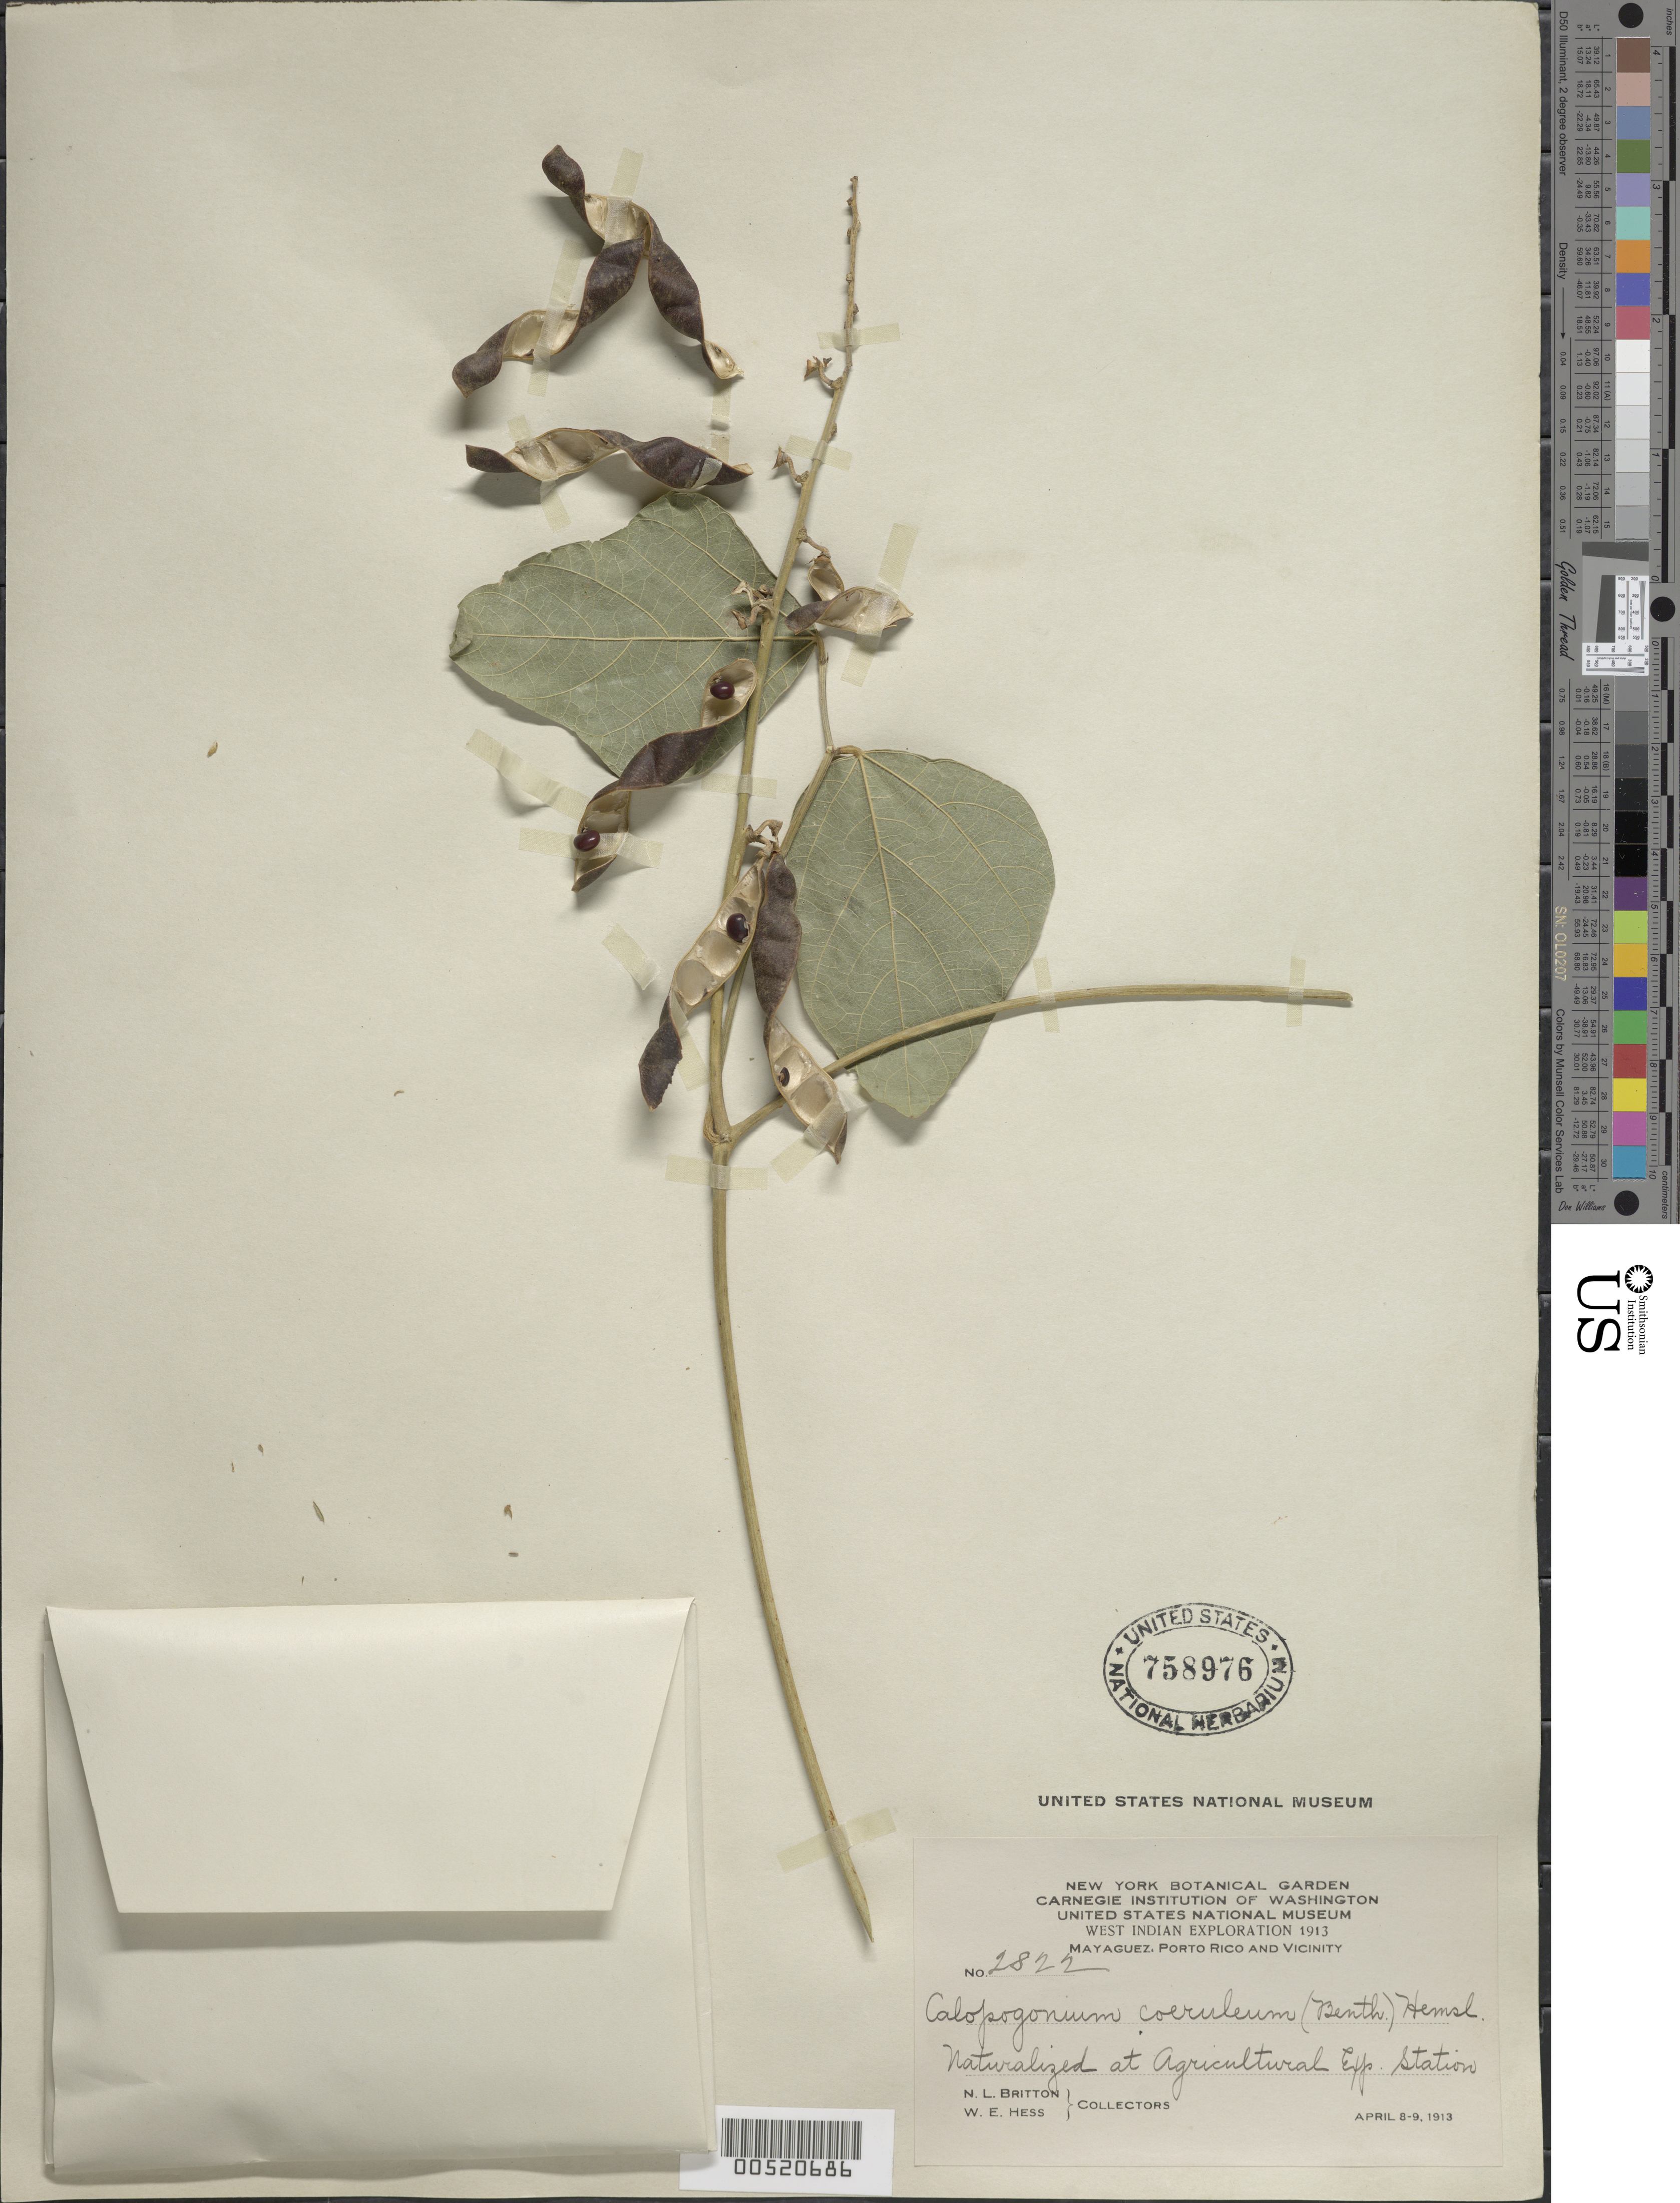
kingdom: Plantae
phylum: Tracheophyta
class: Magnoliopsida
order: Fabales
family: Fabaceae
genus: Calopogonium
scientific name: Calopogonium caeruleum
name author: (Benth.) C. Wright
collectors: N. Britton & W. Hess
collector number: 2822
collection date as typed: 08 Apr 1913 to 09 Apr 1913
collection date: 1913-04-08/1913-04-09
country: Puerto Rico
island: Greater Antilles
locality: Rio Piedras, Agricultural Exp. Station. Naturalized.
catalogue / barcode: US 758976